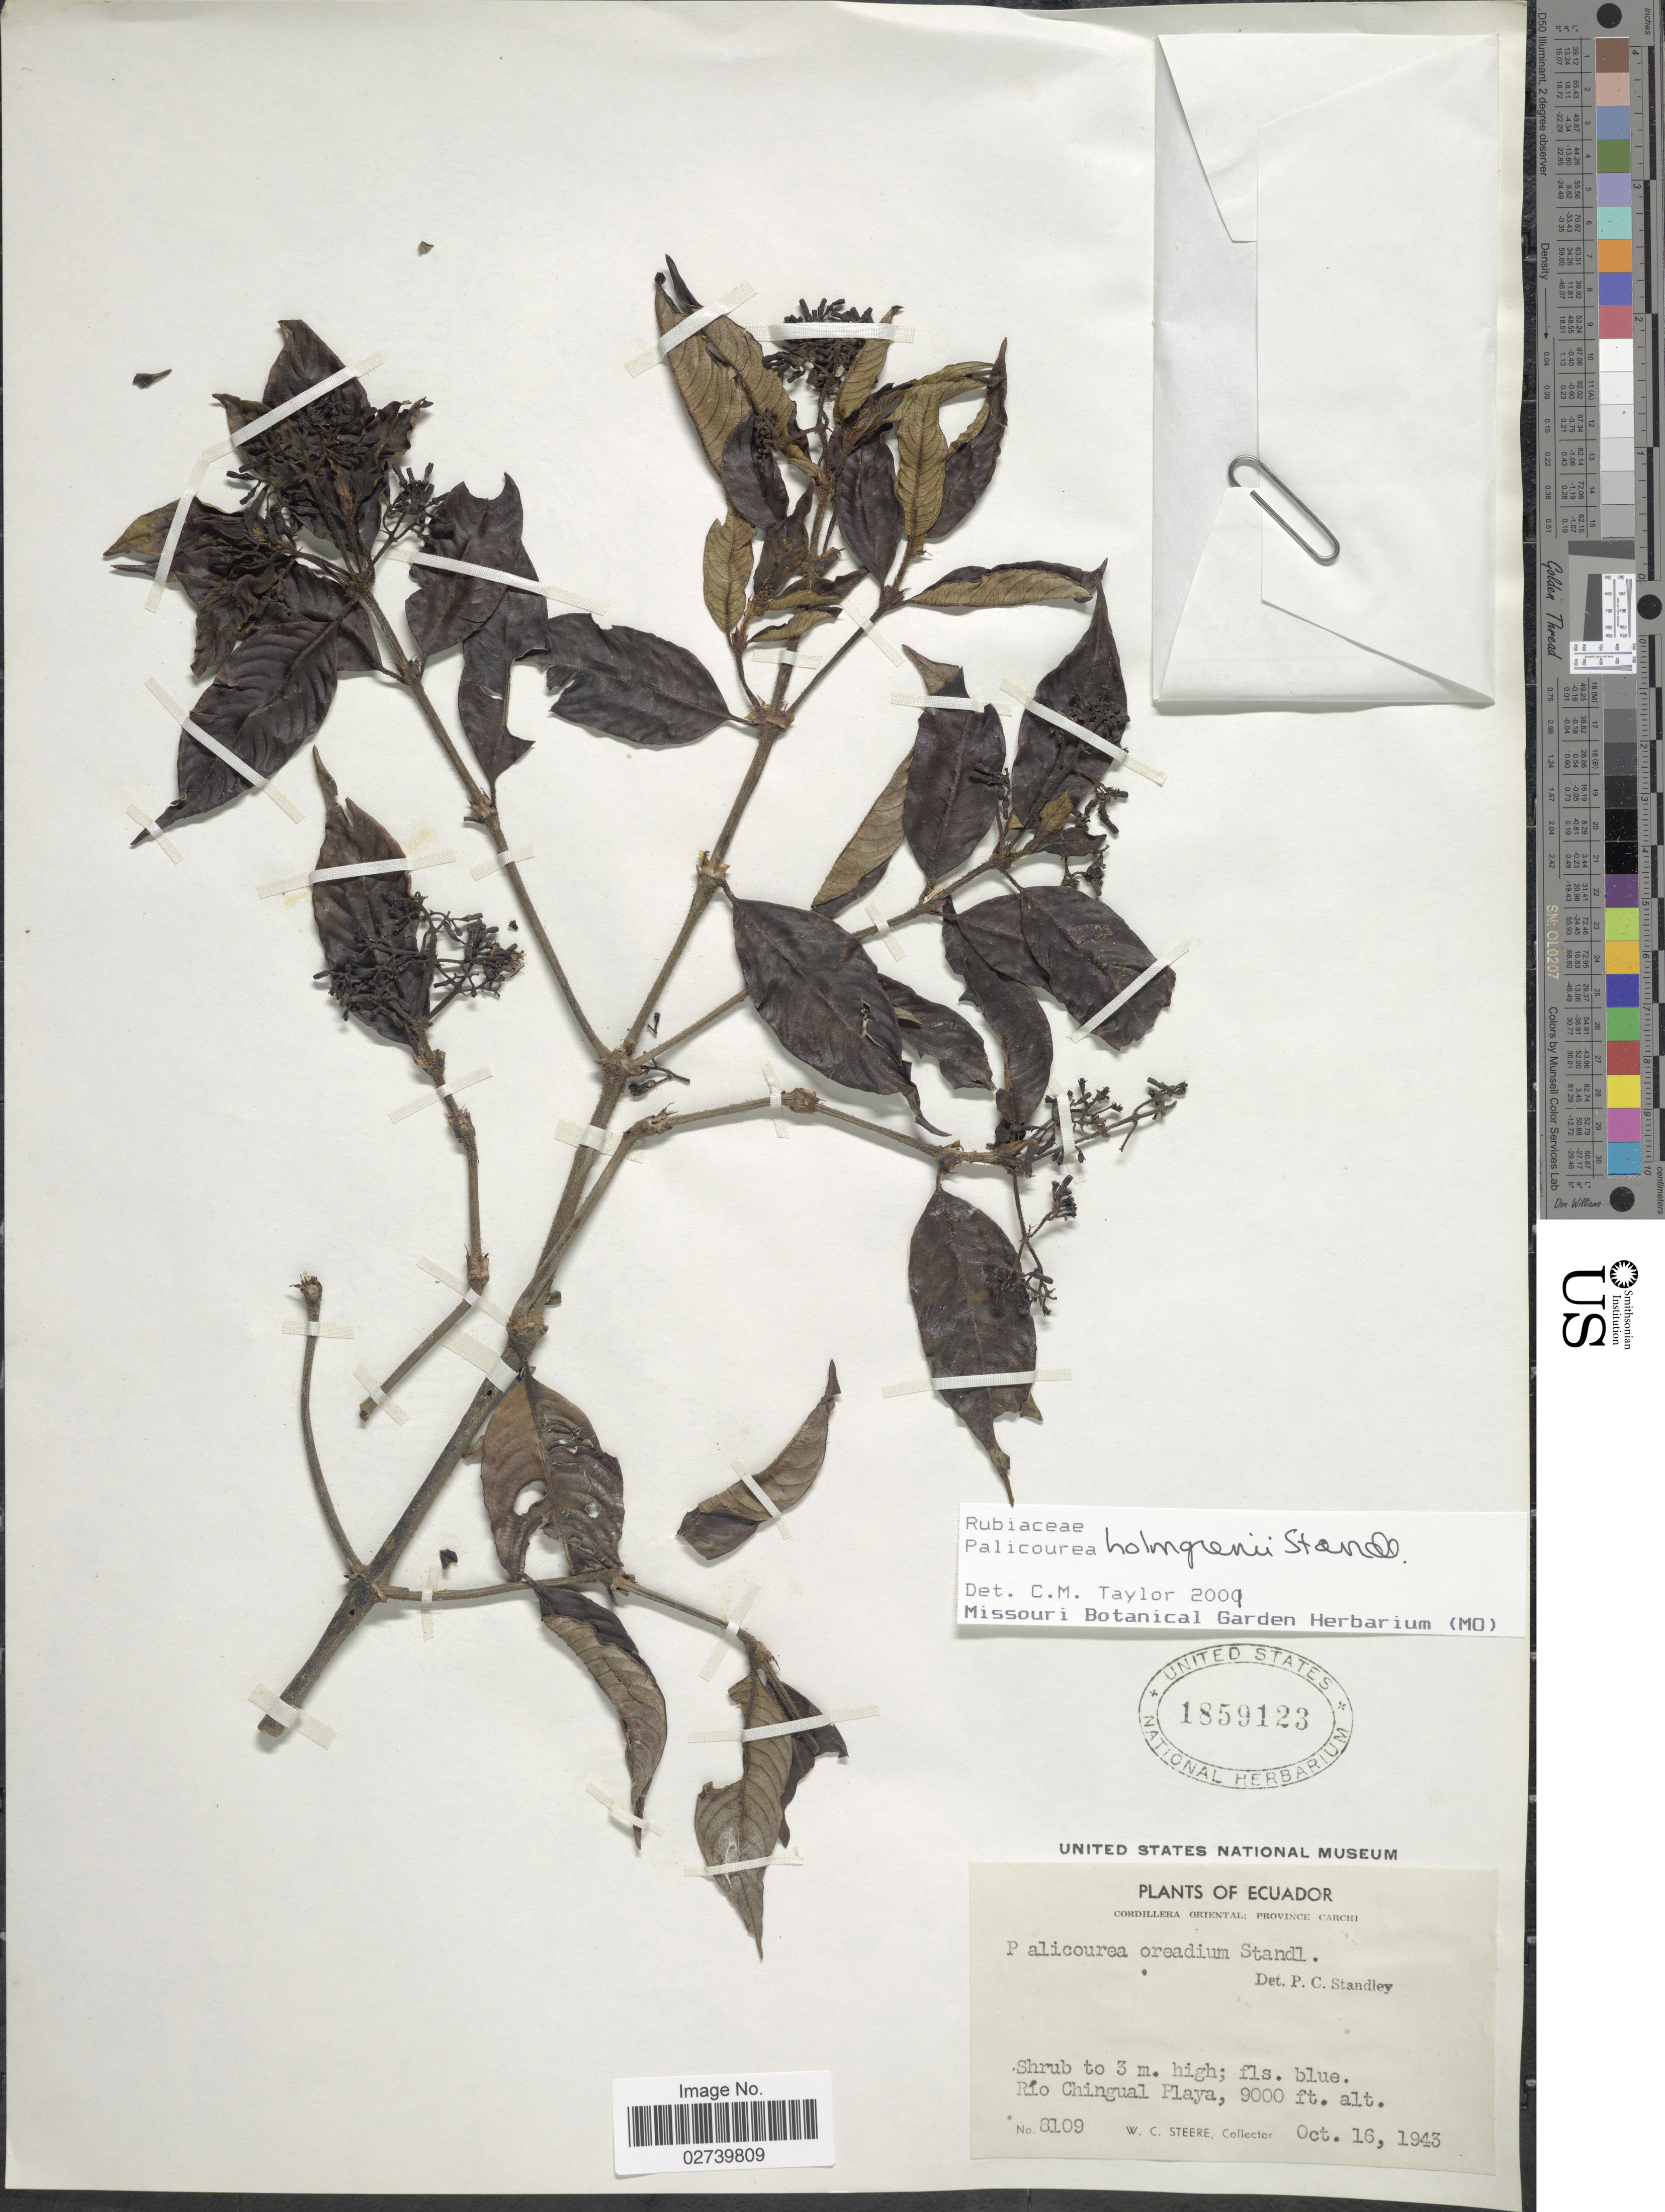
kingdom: Plantae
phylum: Tracheophyta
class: Magnoliopsida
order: Gentianales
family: Rubiaceae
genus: Palicourea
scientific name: Palicourea holmgrenii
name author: Standl.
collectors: W. C. Steere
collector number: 8109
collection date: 1943-10-16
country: Ecuador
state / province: Carchi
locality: Cordillera Oriental. Río Chingual Playa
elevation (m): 2743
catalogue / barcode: US 1859123